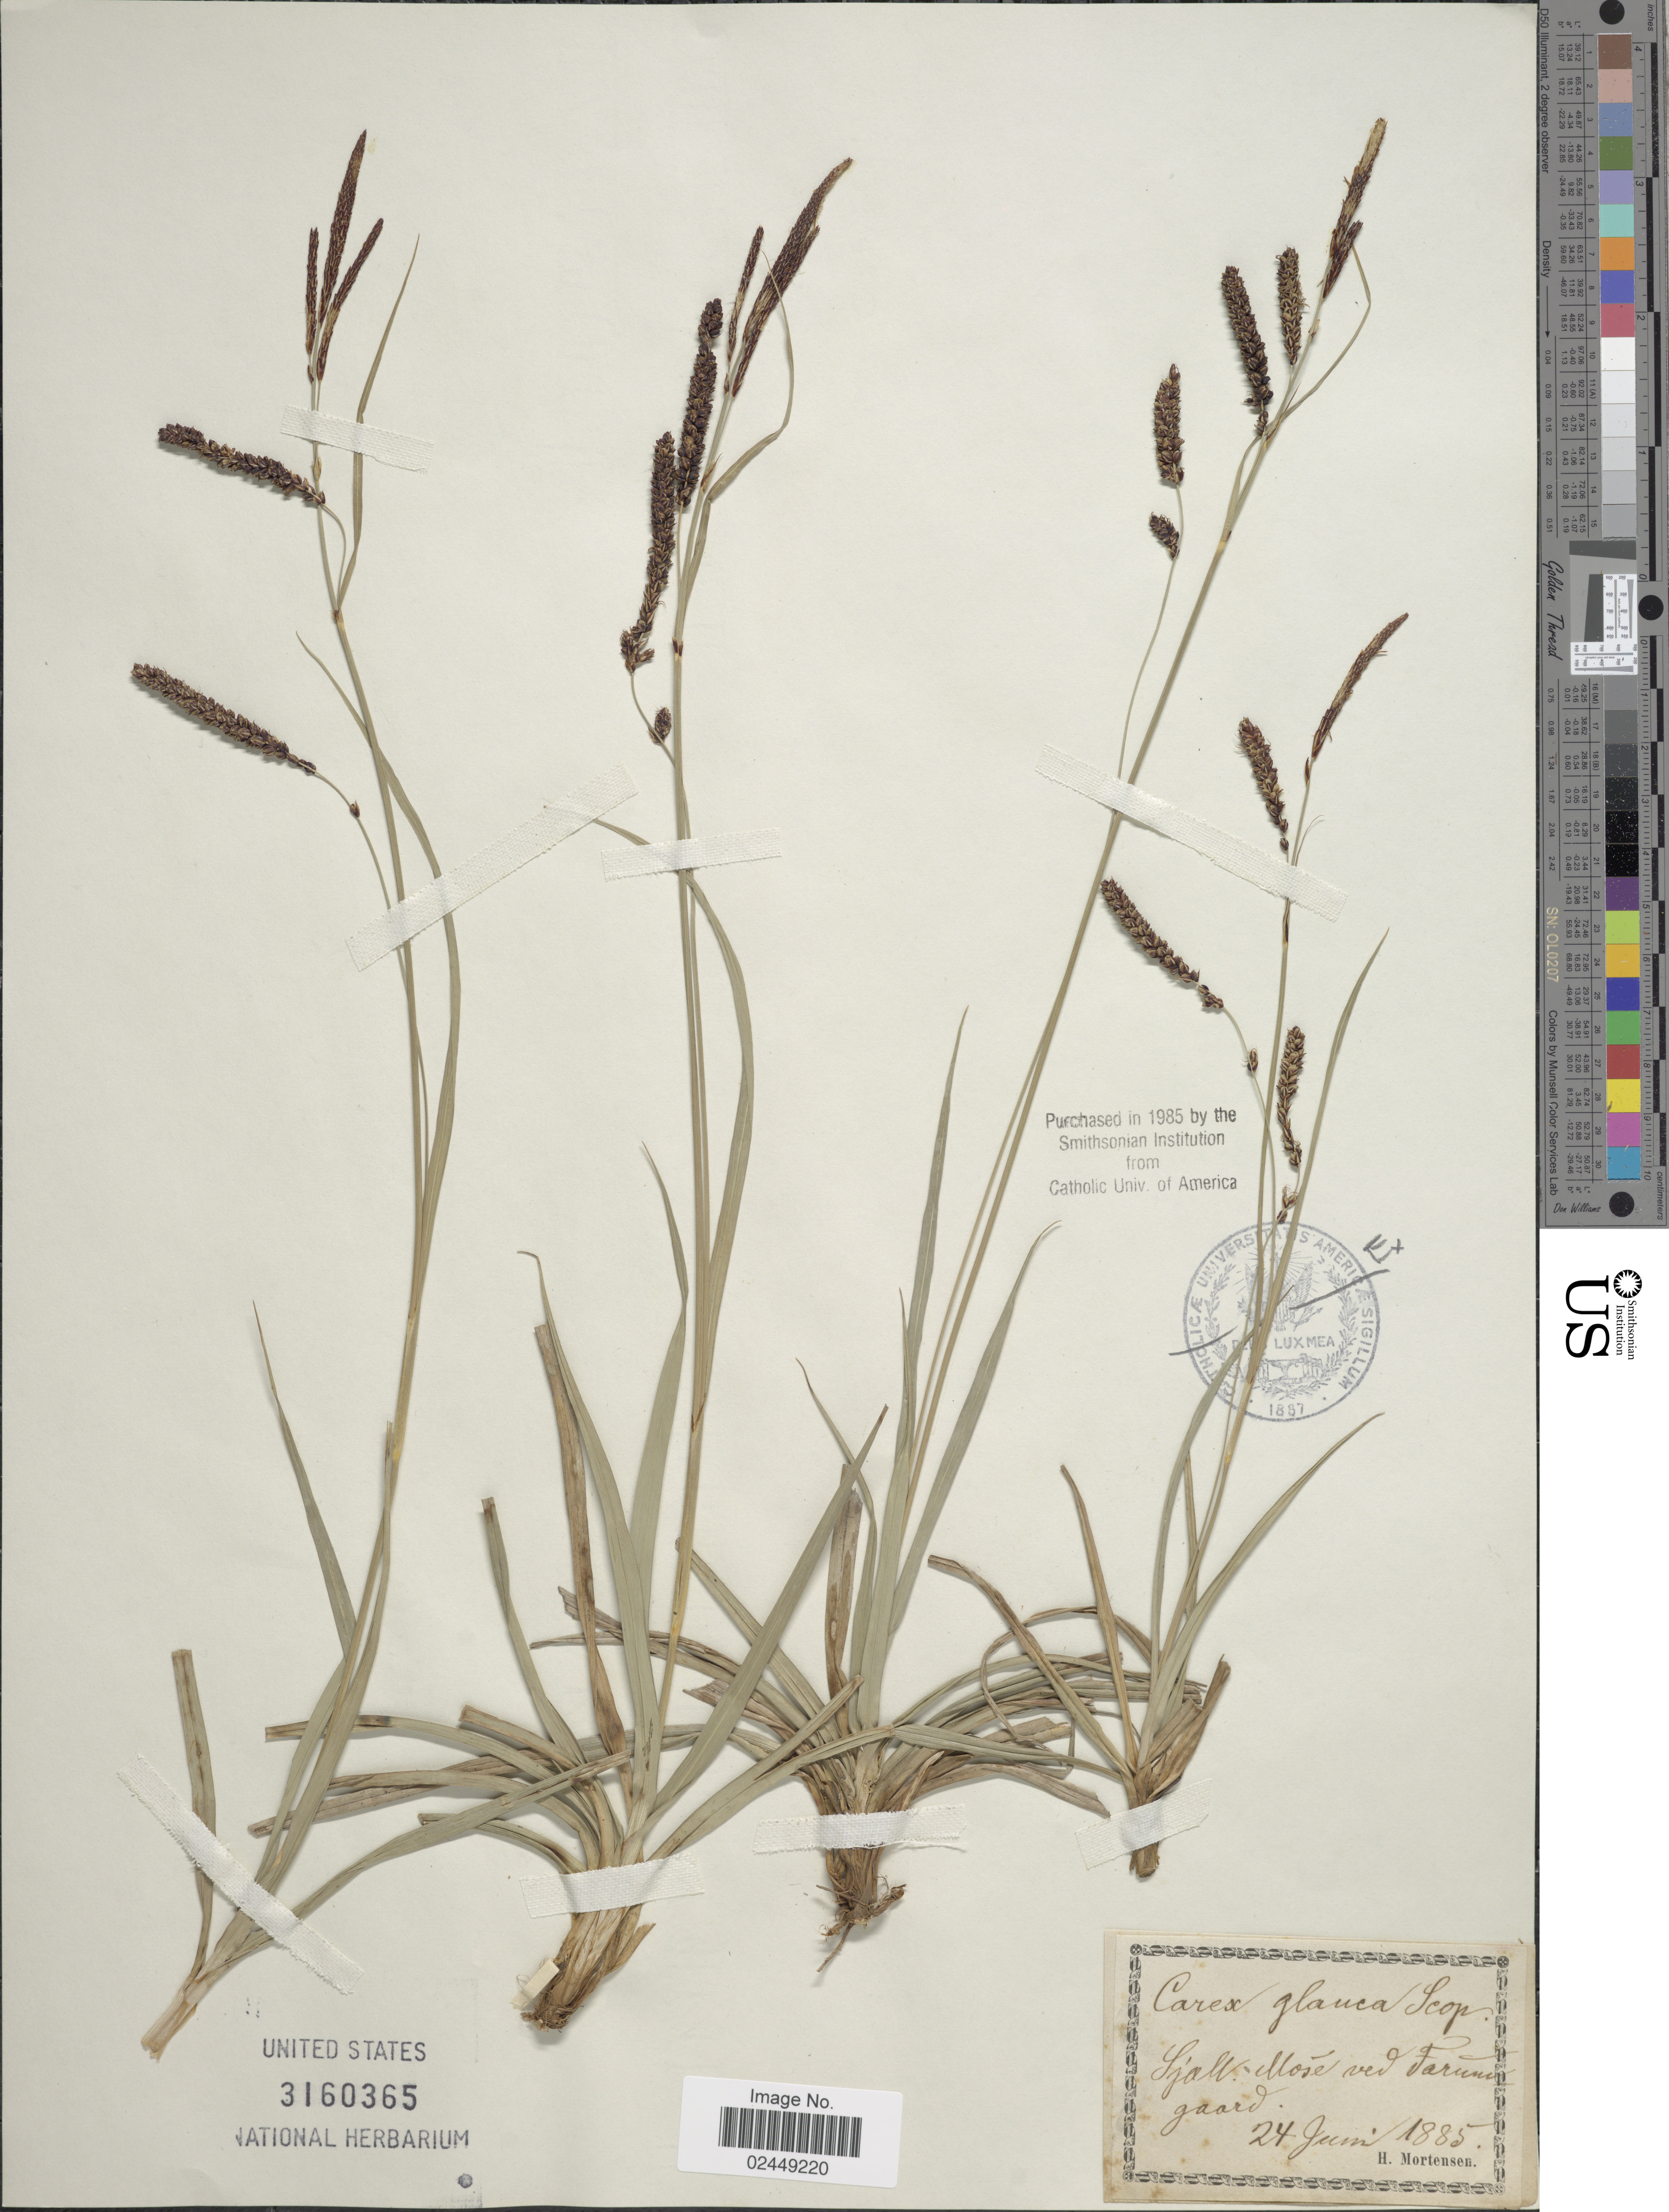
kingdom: Plantae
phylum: Tracheophyta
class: Liliopsida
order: Poales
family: Cyperaceae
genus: Carex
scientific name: Carex flacca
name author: Schreb.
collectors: H. Mortensen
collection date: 1885-06-24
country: Denmark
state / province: Sjæland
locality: Sjæll. Mosé ved Farumgaard.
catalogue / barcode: US 3160365